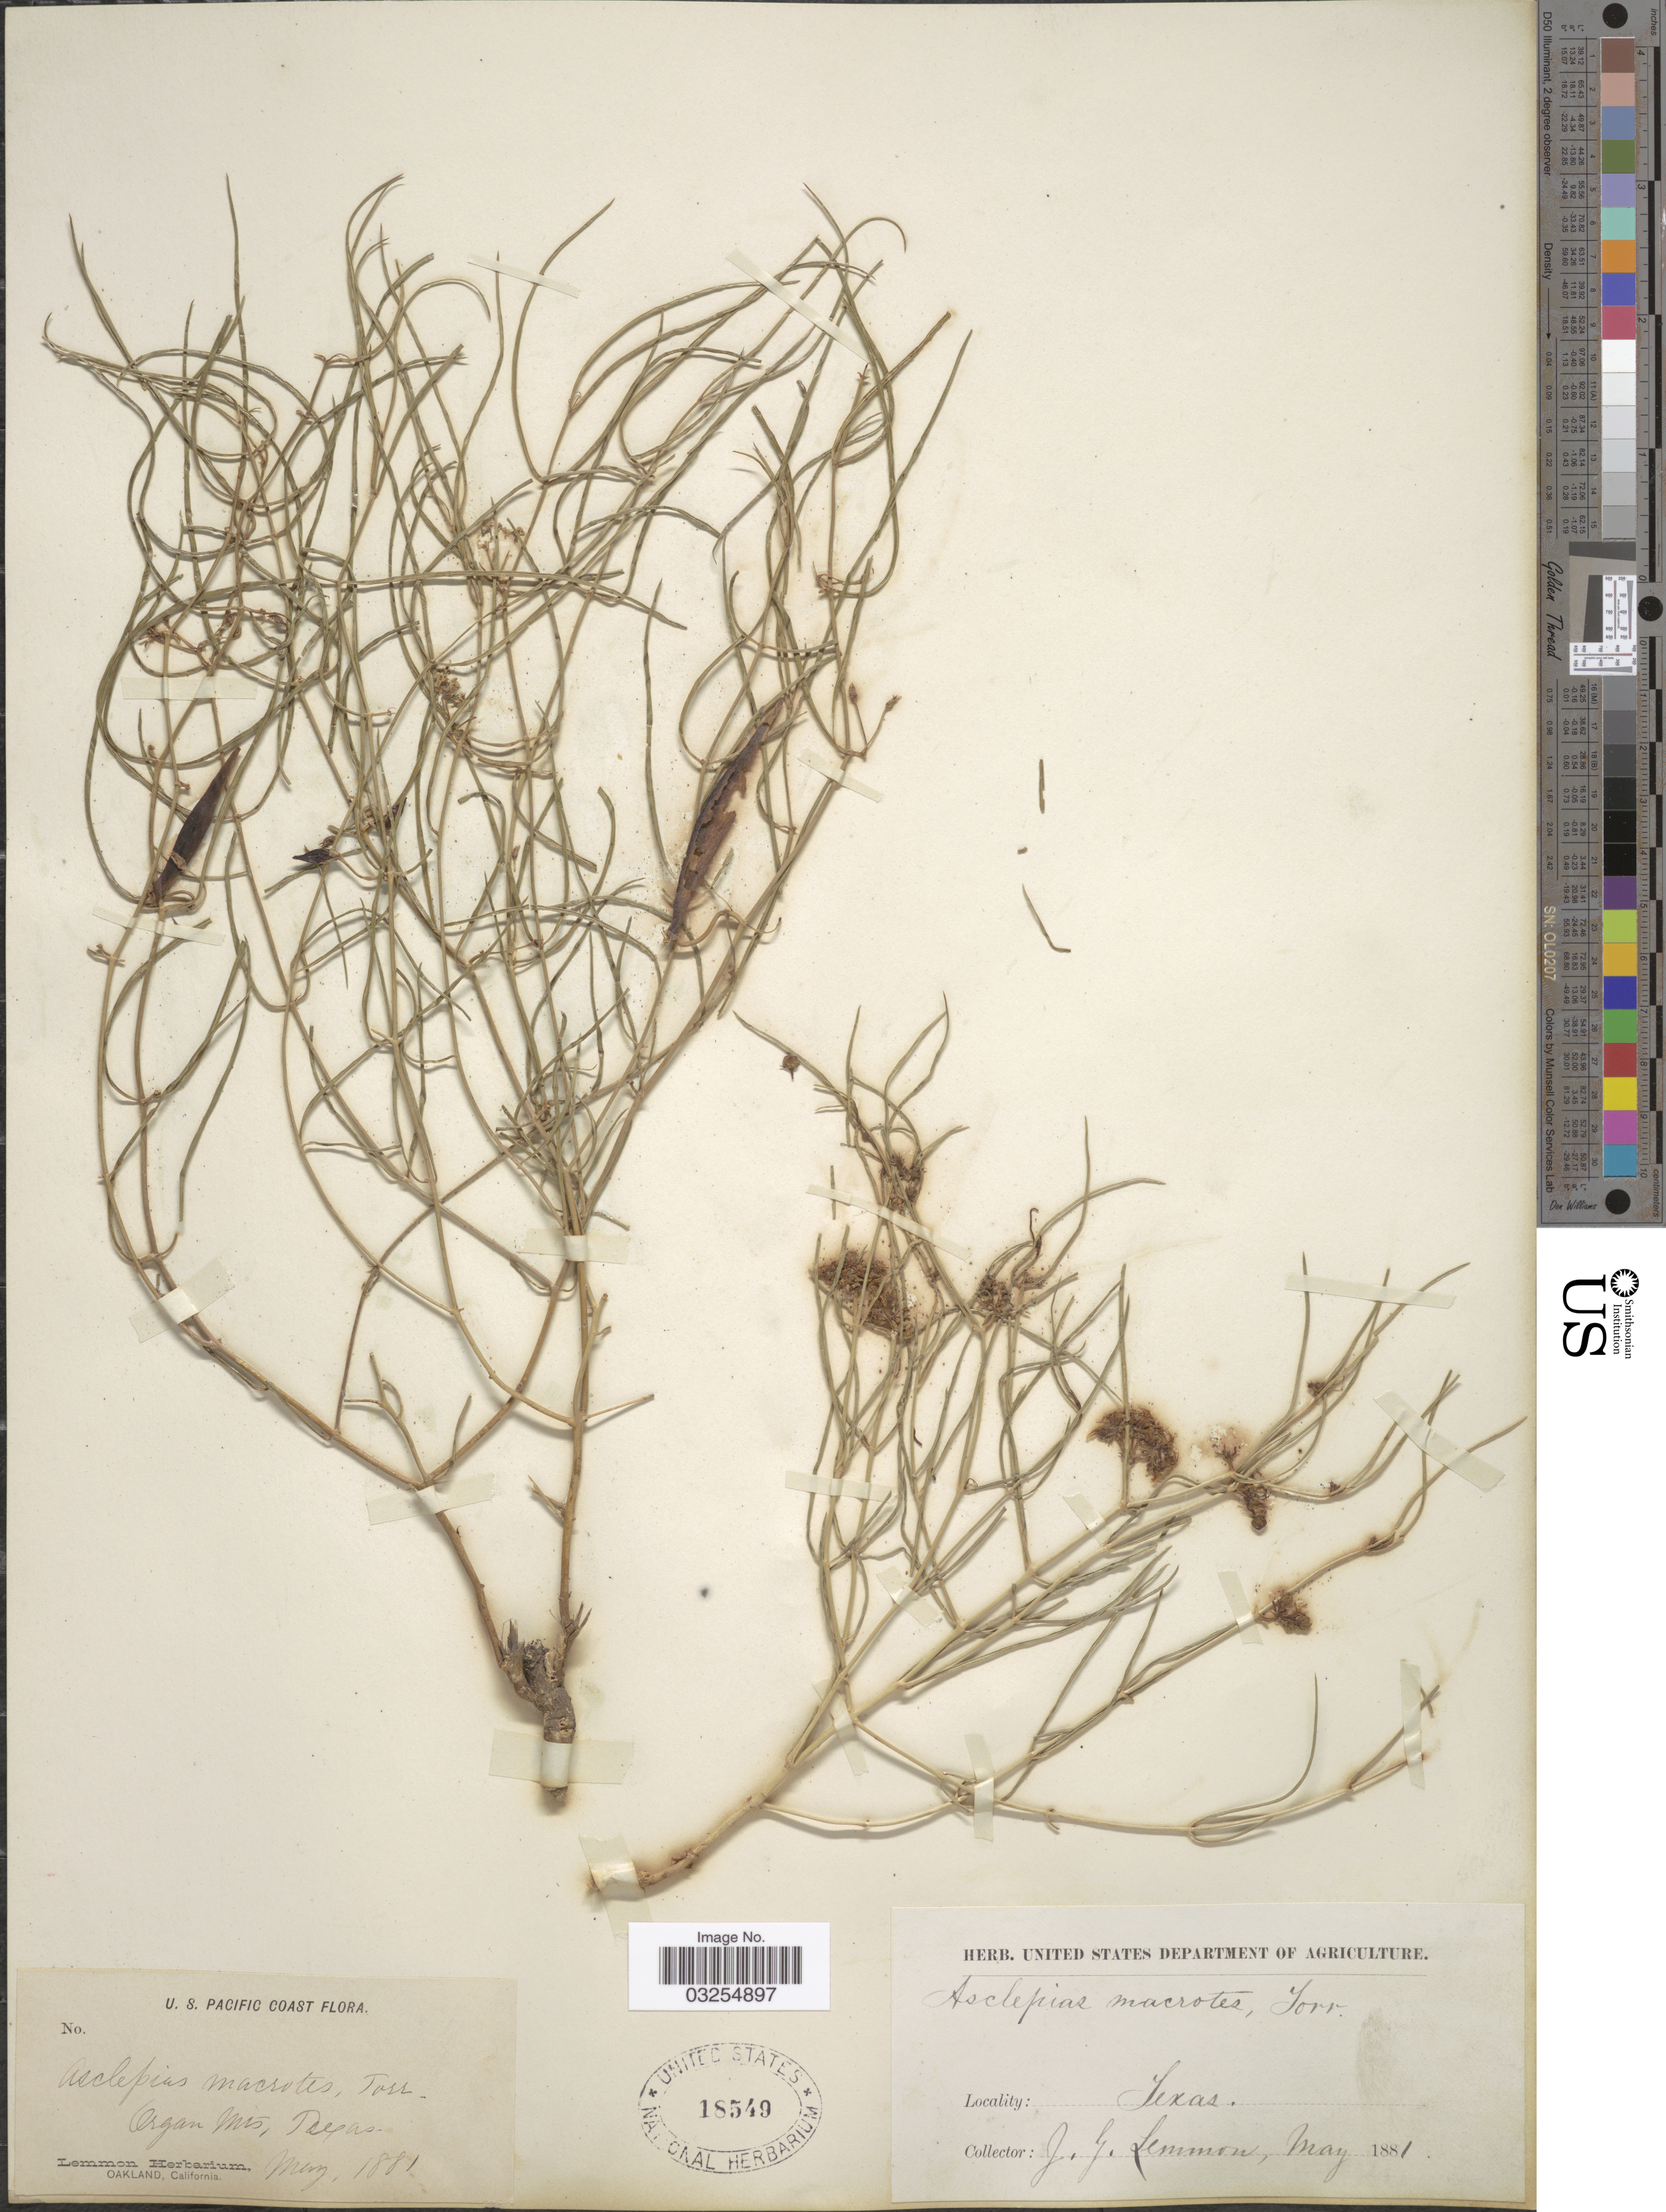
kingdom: Plantae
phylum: Tracheophyta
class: Magnoliopsida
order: Gentianales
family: Apocynaceae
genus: Asclepias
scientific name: Asclepias macrotis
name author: Torr.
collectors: J. Lemmon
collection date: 1881-05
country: United States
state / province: New Mexico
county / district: Dona Ana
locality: U.S. Pacific Coast. Organ Mts.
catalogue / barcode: US 18549